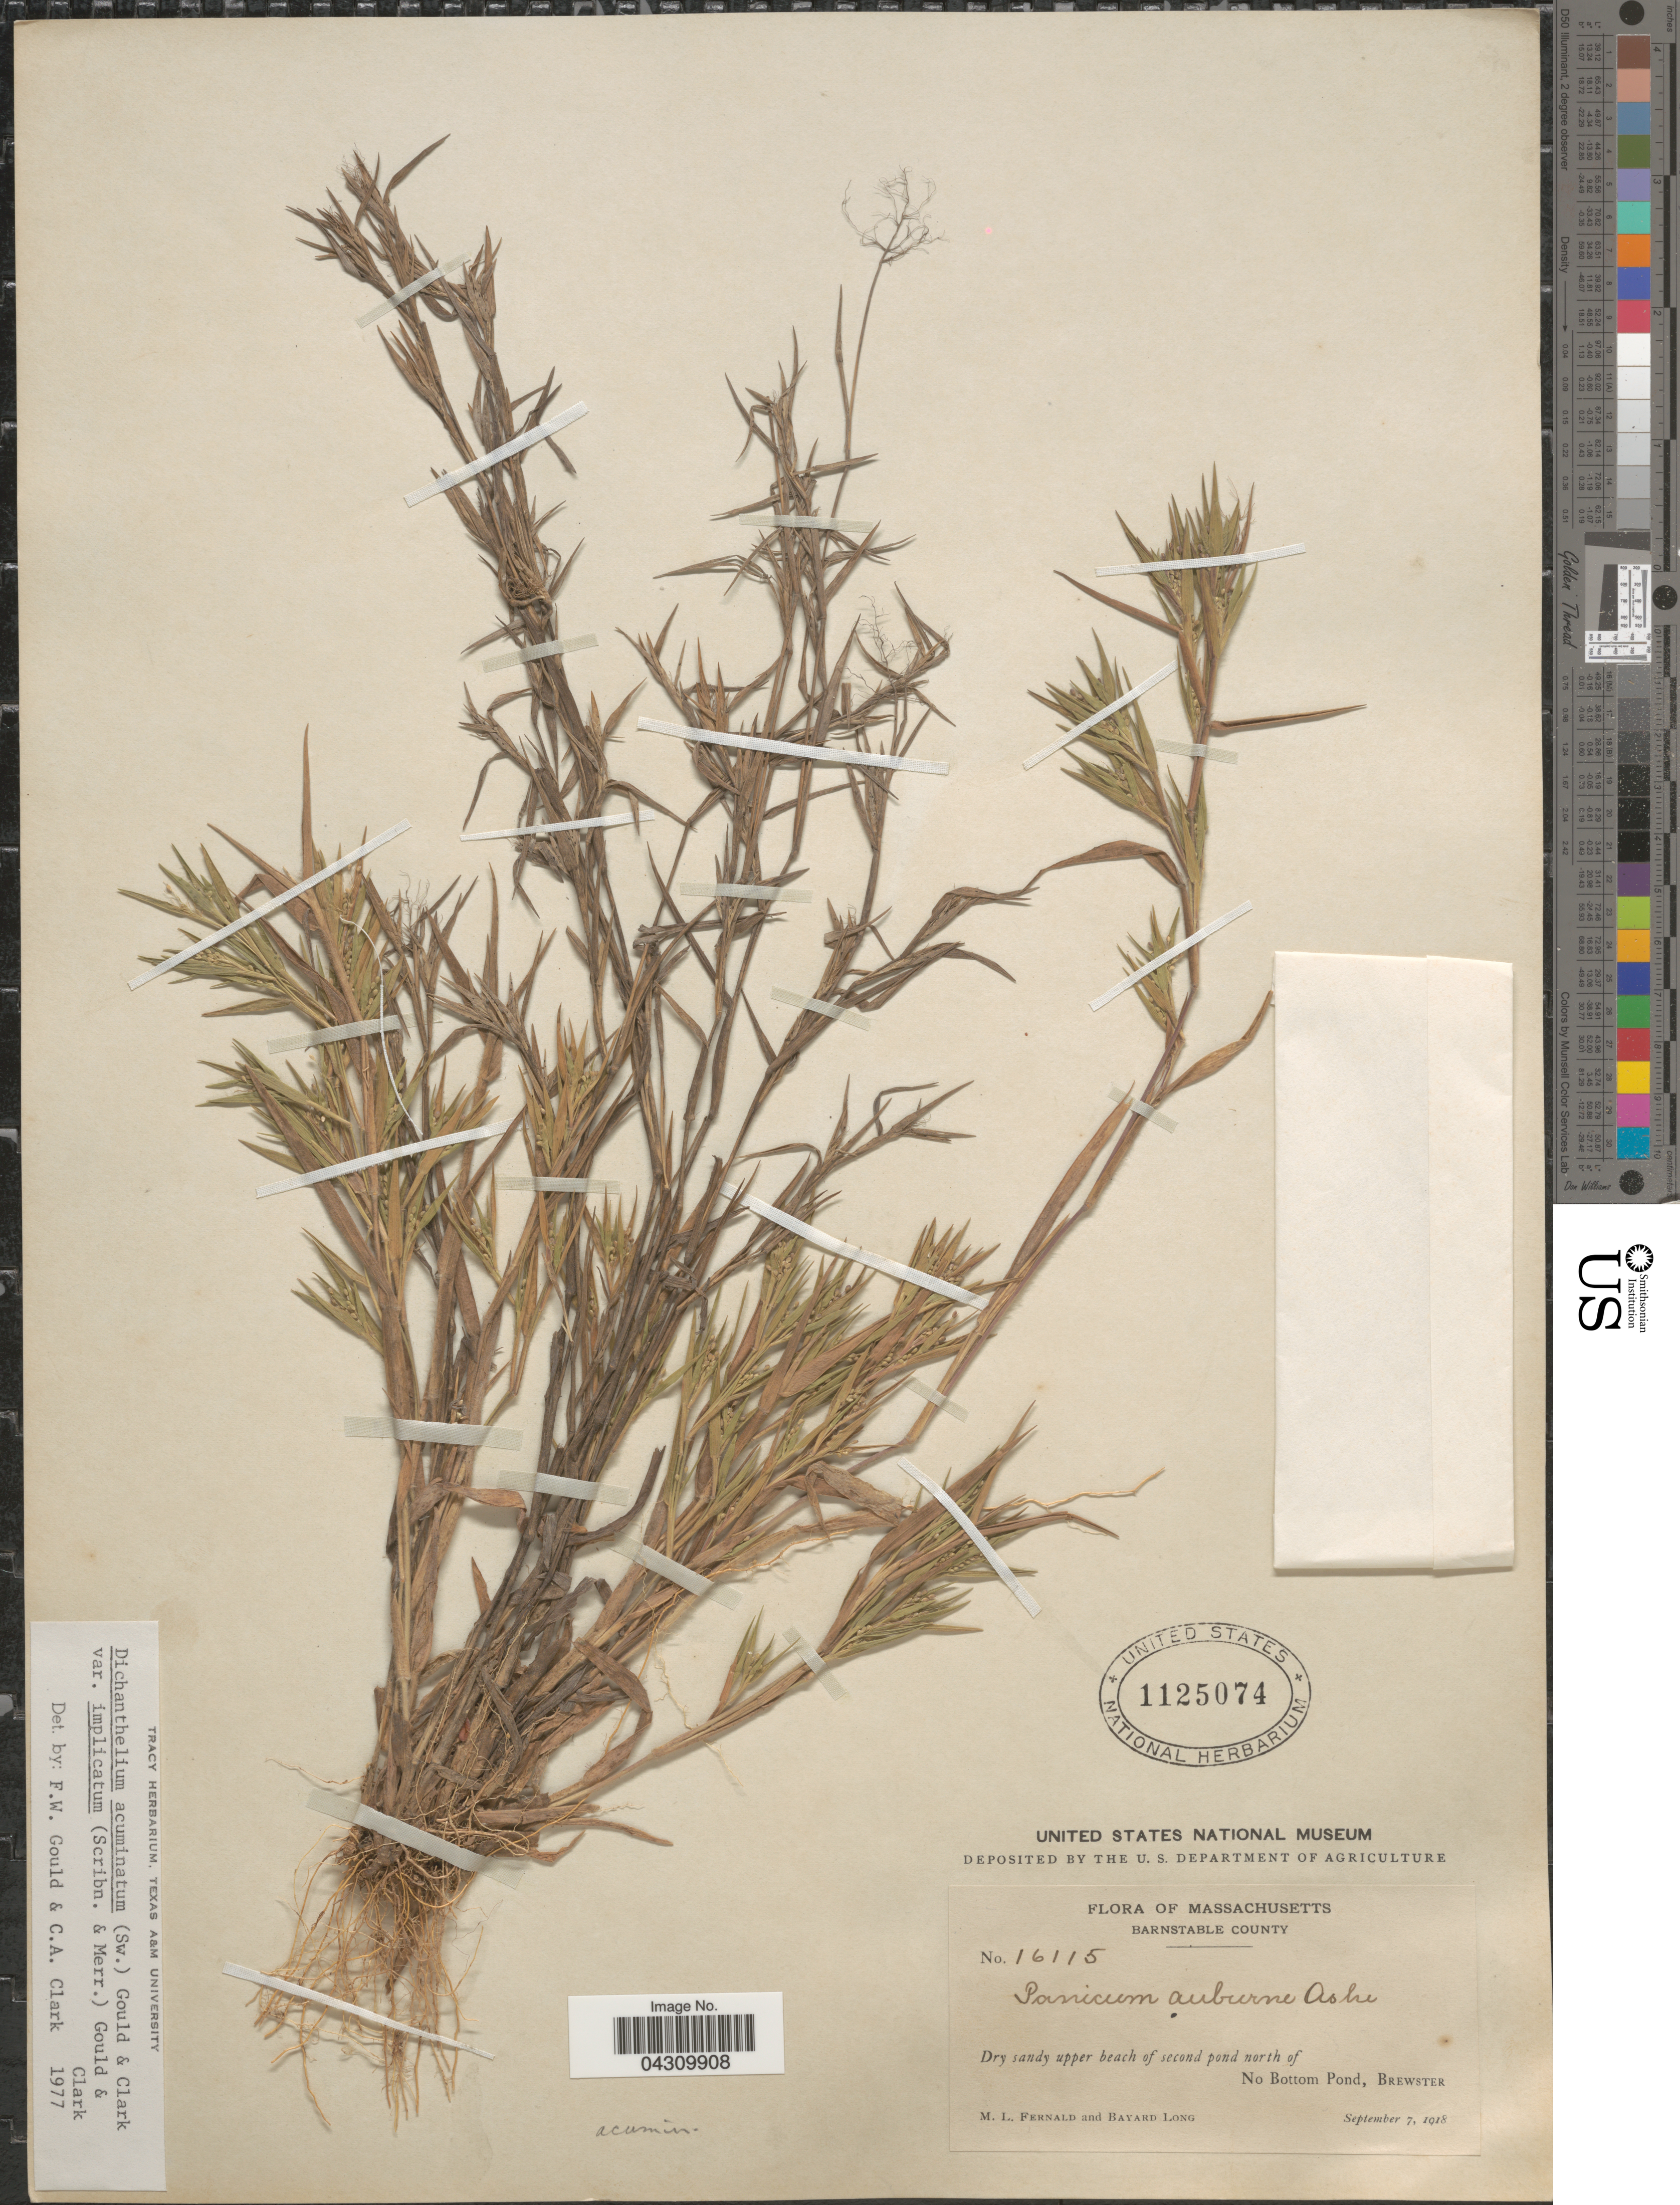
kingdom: Plantae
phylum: Tracheophyta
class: Liliopsida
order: Poales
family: Poaceae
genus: Dichanthelium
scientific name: Dichanthelium acuminatum var. acuminatum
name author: (Sw.) Gould & C.A. Clark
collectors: M. L. Fernald & B. Long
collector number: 16115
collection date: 1918-09-07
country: United States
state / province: Massachusetts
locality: Barnstable County. Dry sandy upper beach of second pond north of No Bottom Pond, Brewster.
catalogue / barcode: US 1125074